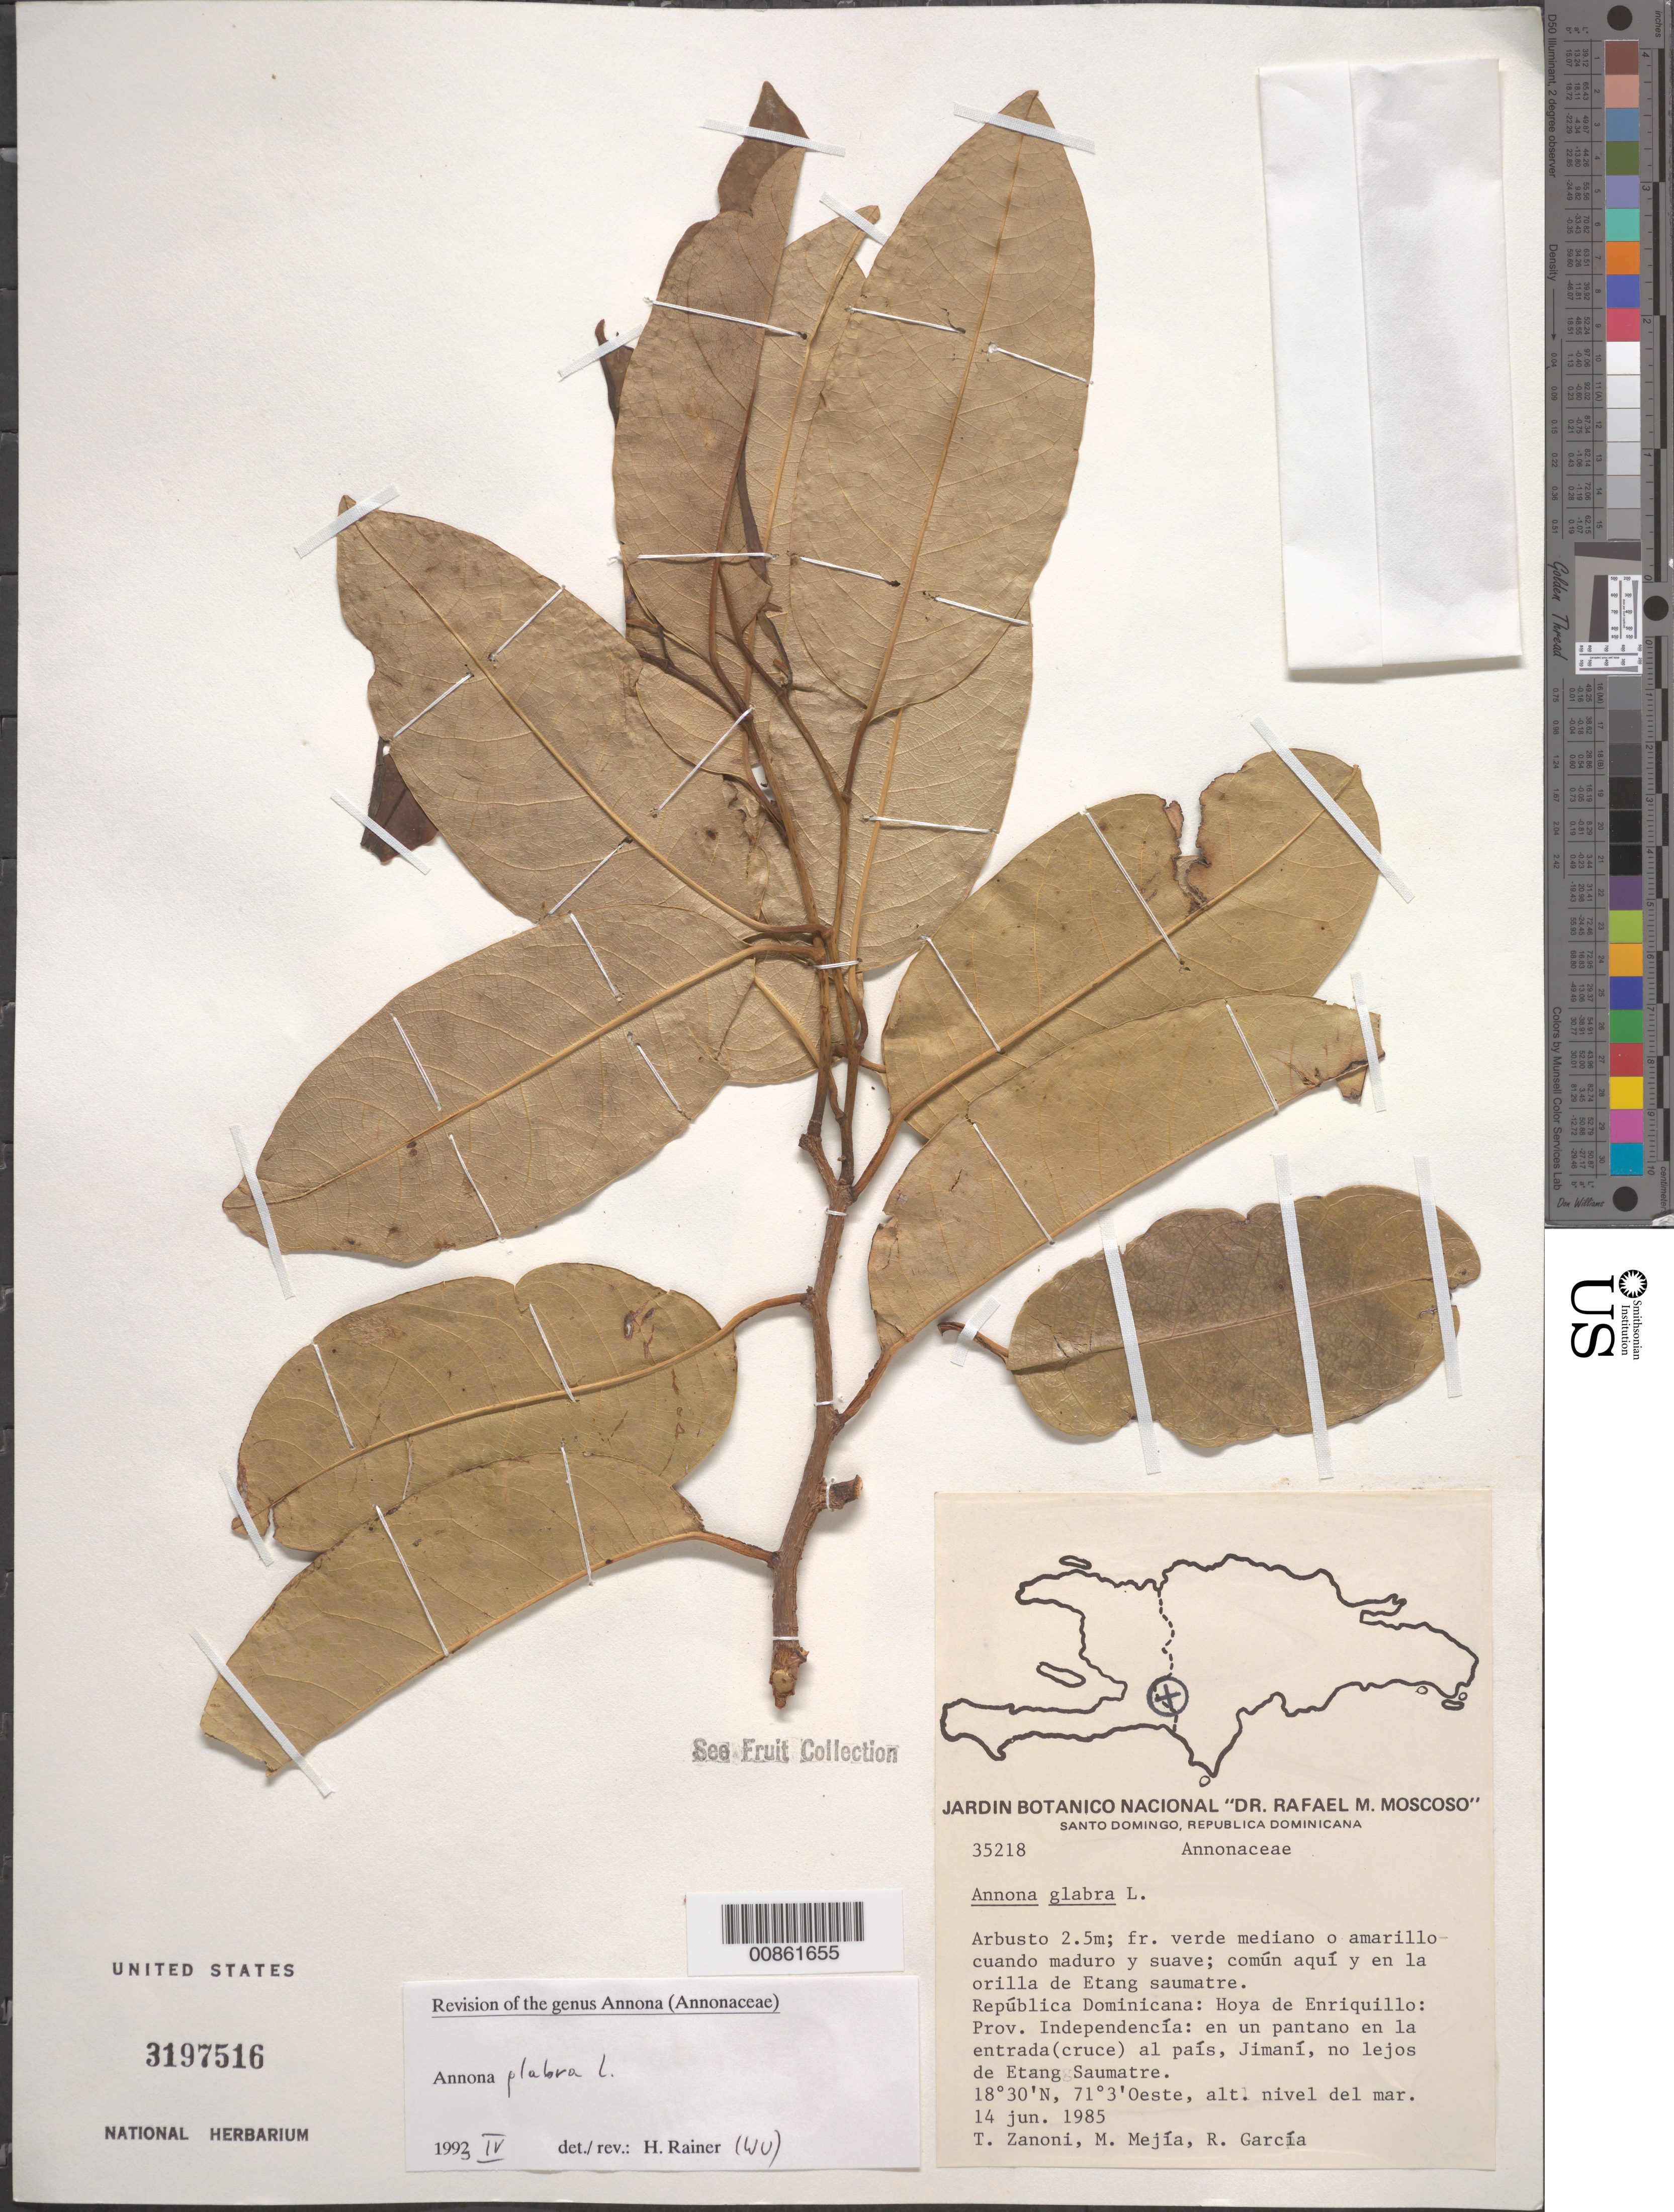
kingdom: Plantae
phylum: Tracheophyta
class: Magnoliopsida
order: Magnoliales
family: Annonaceae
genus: Annona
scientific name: Annona glabra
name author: L.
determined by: Rainer, H.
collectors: T. A. Zanoni, M. Mejia & R. G. García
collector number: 35218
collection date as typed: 14 Jun 1985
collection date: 1985-06-14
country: Dominican Republic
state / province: Independencia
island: Hispaniola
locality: Hoya de Enriquillo: en un pantano en la entrada (cruce) al país, Jimaní, no lejos de Etang Saumatre.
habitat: En un pantano.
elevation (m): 0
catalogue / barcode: US 3197516